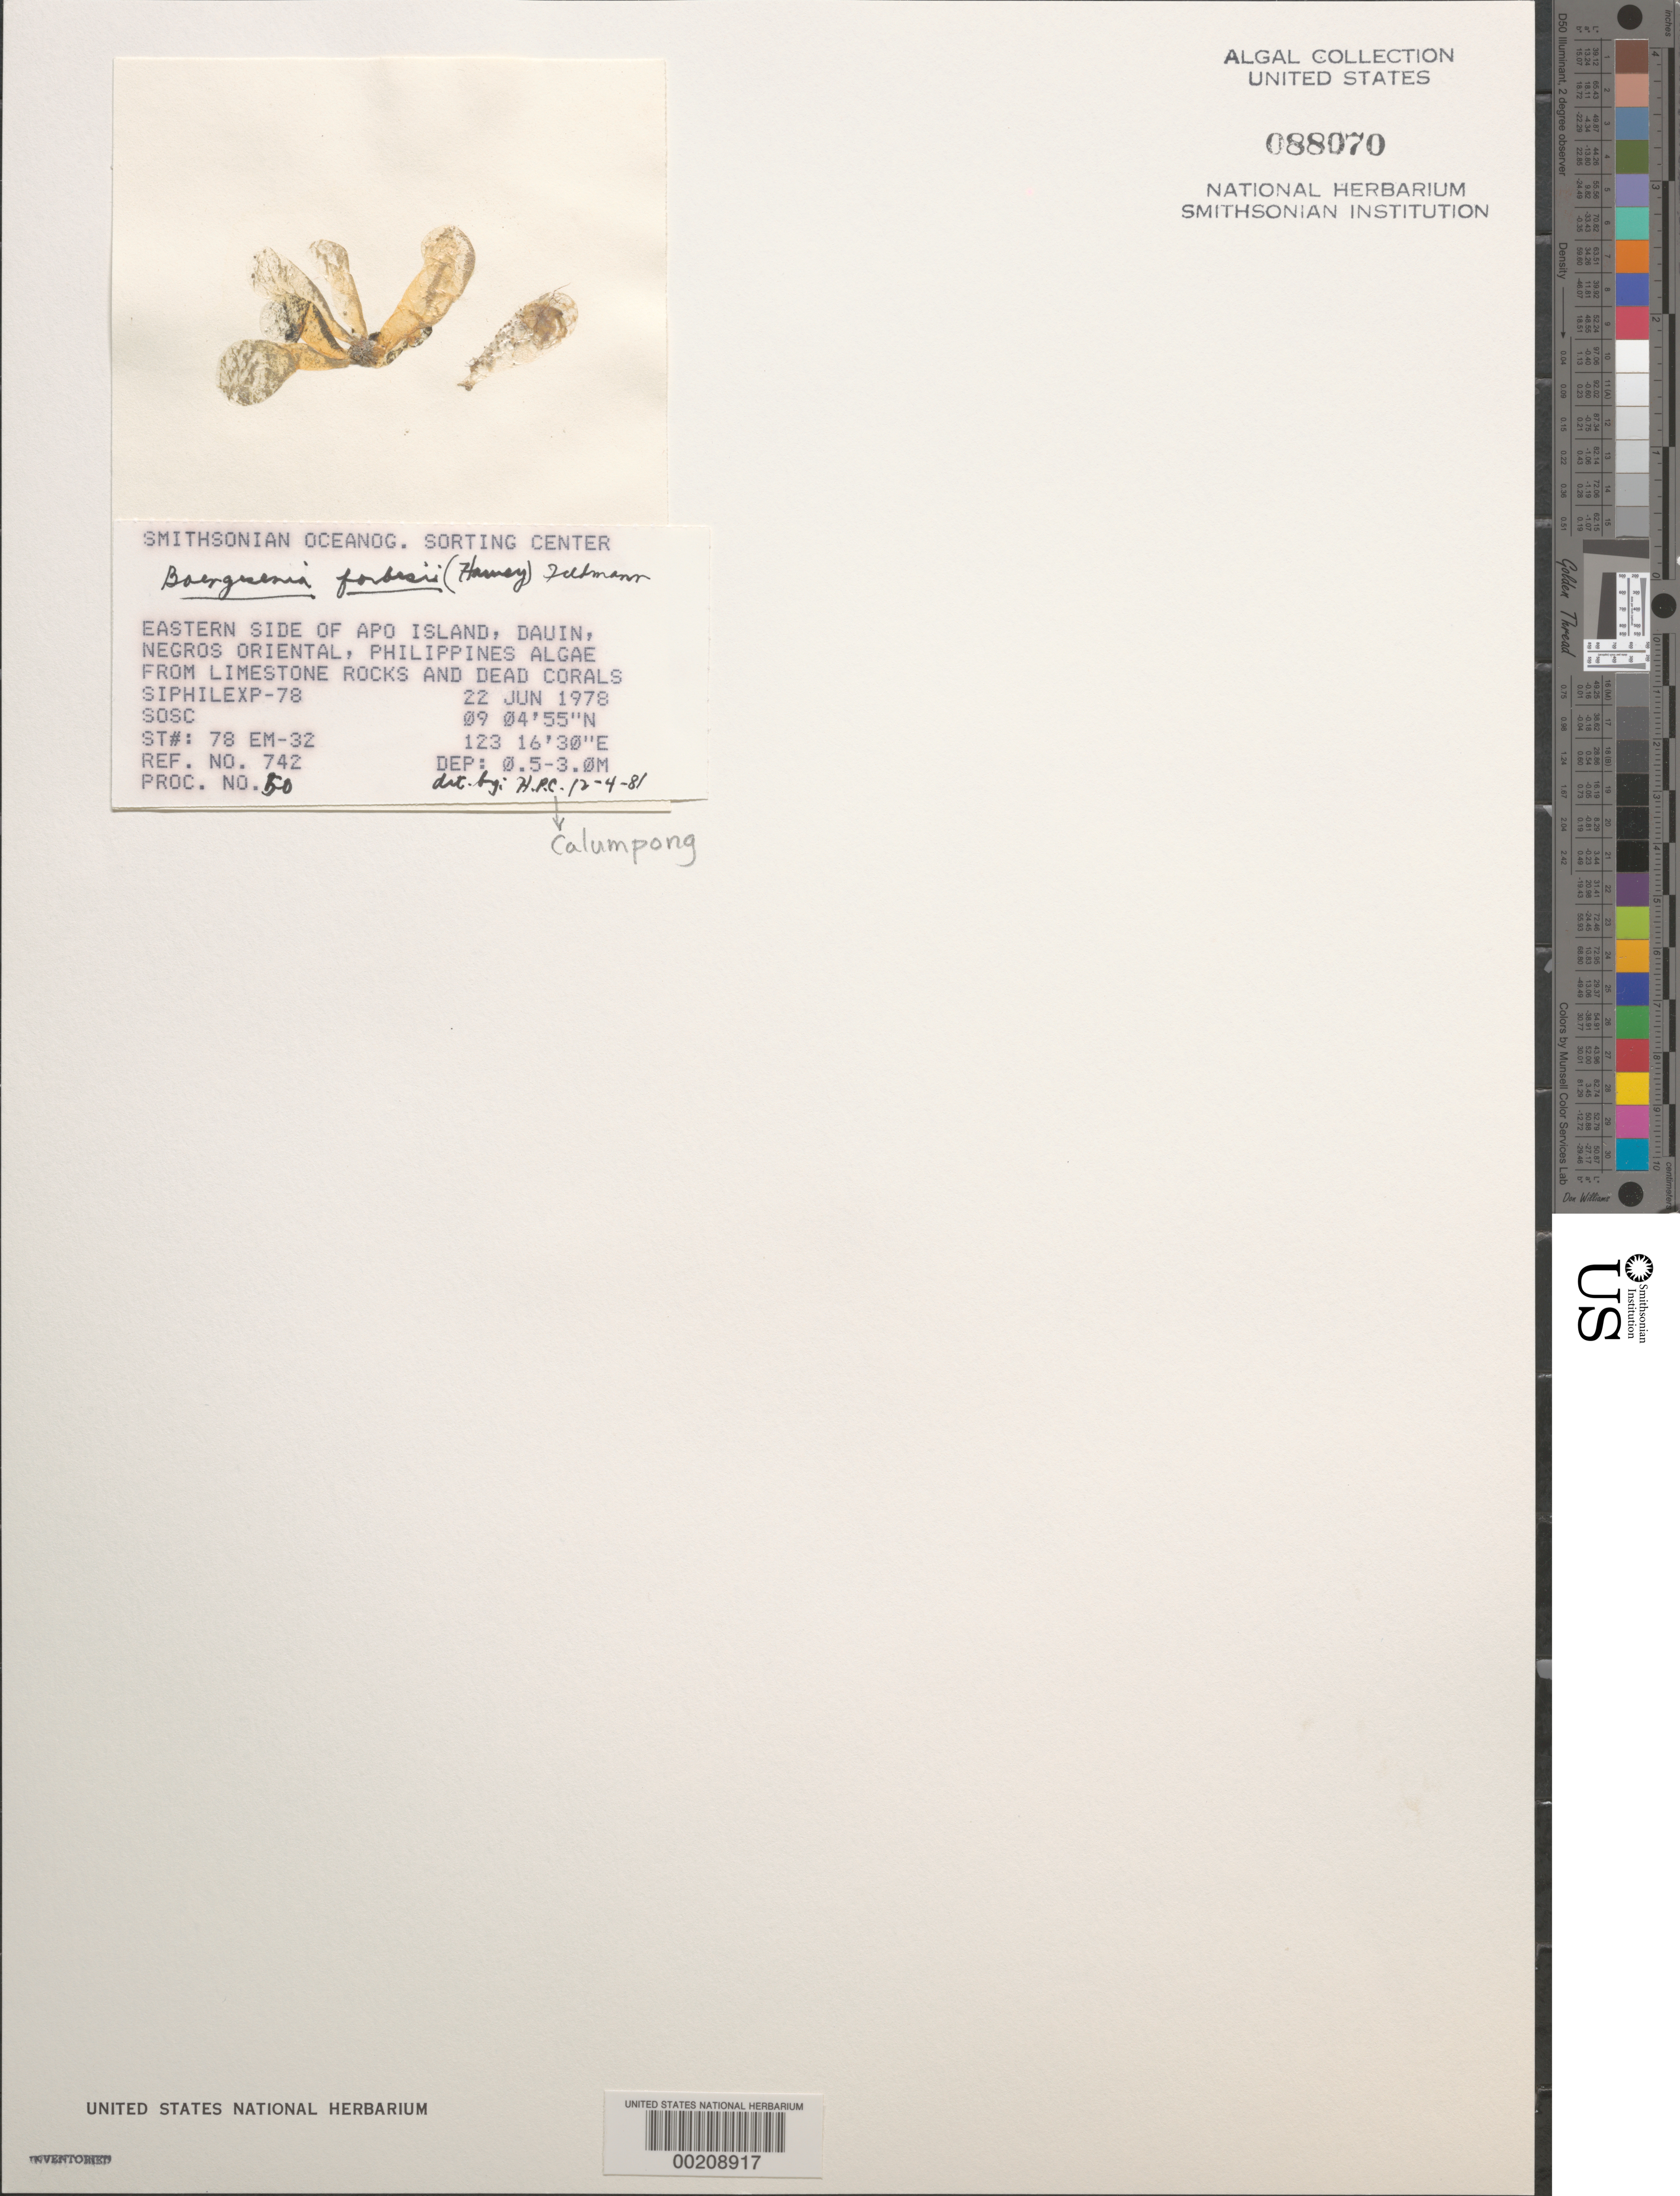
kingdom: Plantae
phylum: Chlorophyta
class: Ulvophyceae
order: Siphonocladales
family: Siphonocladaceae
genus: Boergesenia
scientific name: Boergesenia forbesii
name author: (Feldmann) Harv.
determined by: Calumpong, H. P.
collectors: SOSC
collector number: Station 78 Em-32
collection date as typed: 22 Jun 1978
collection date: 1978-06-22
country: Philippines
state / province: Central Visayas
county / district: Negros Oriental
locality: Apo island, dauin, negros oriental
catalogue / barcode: US 88070